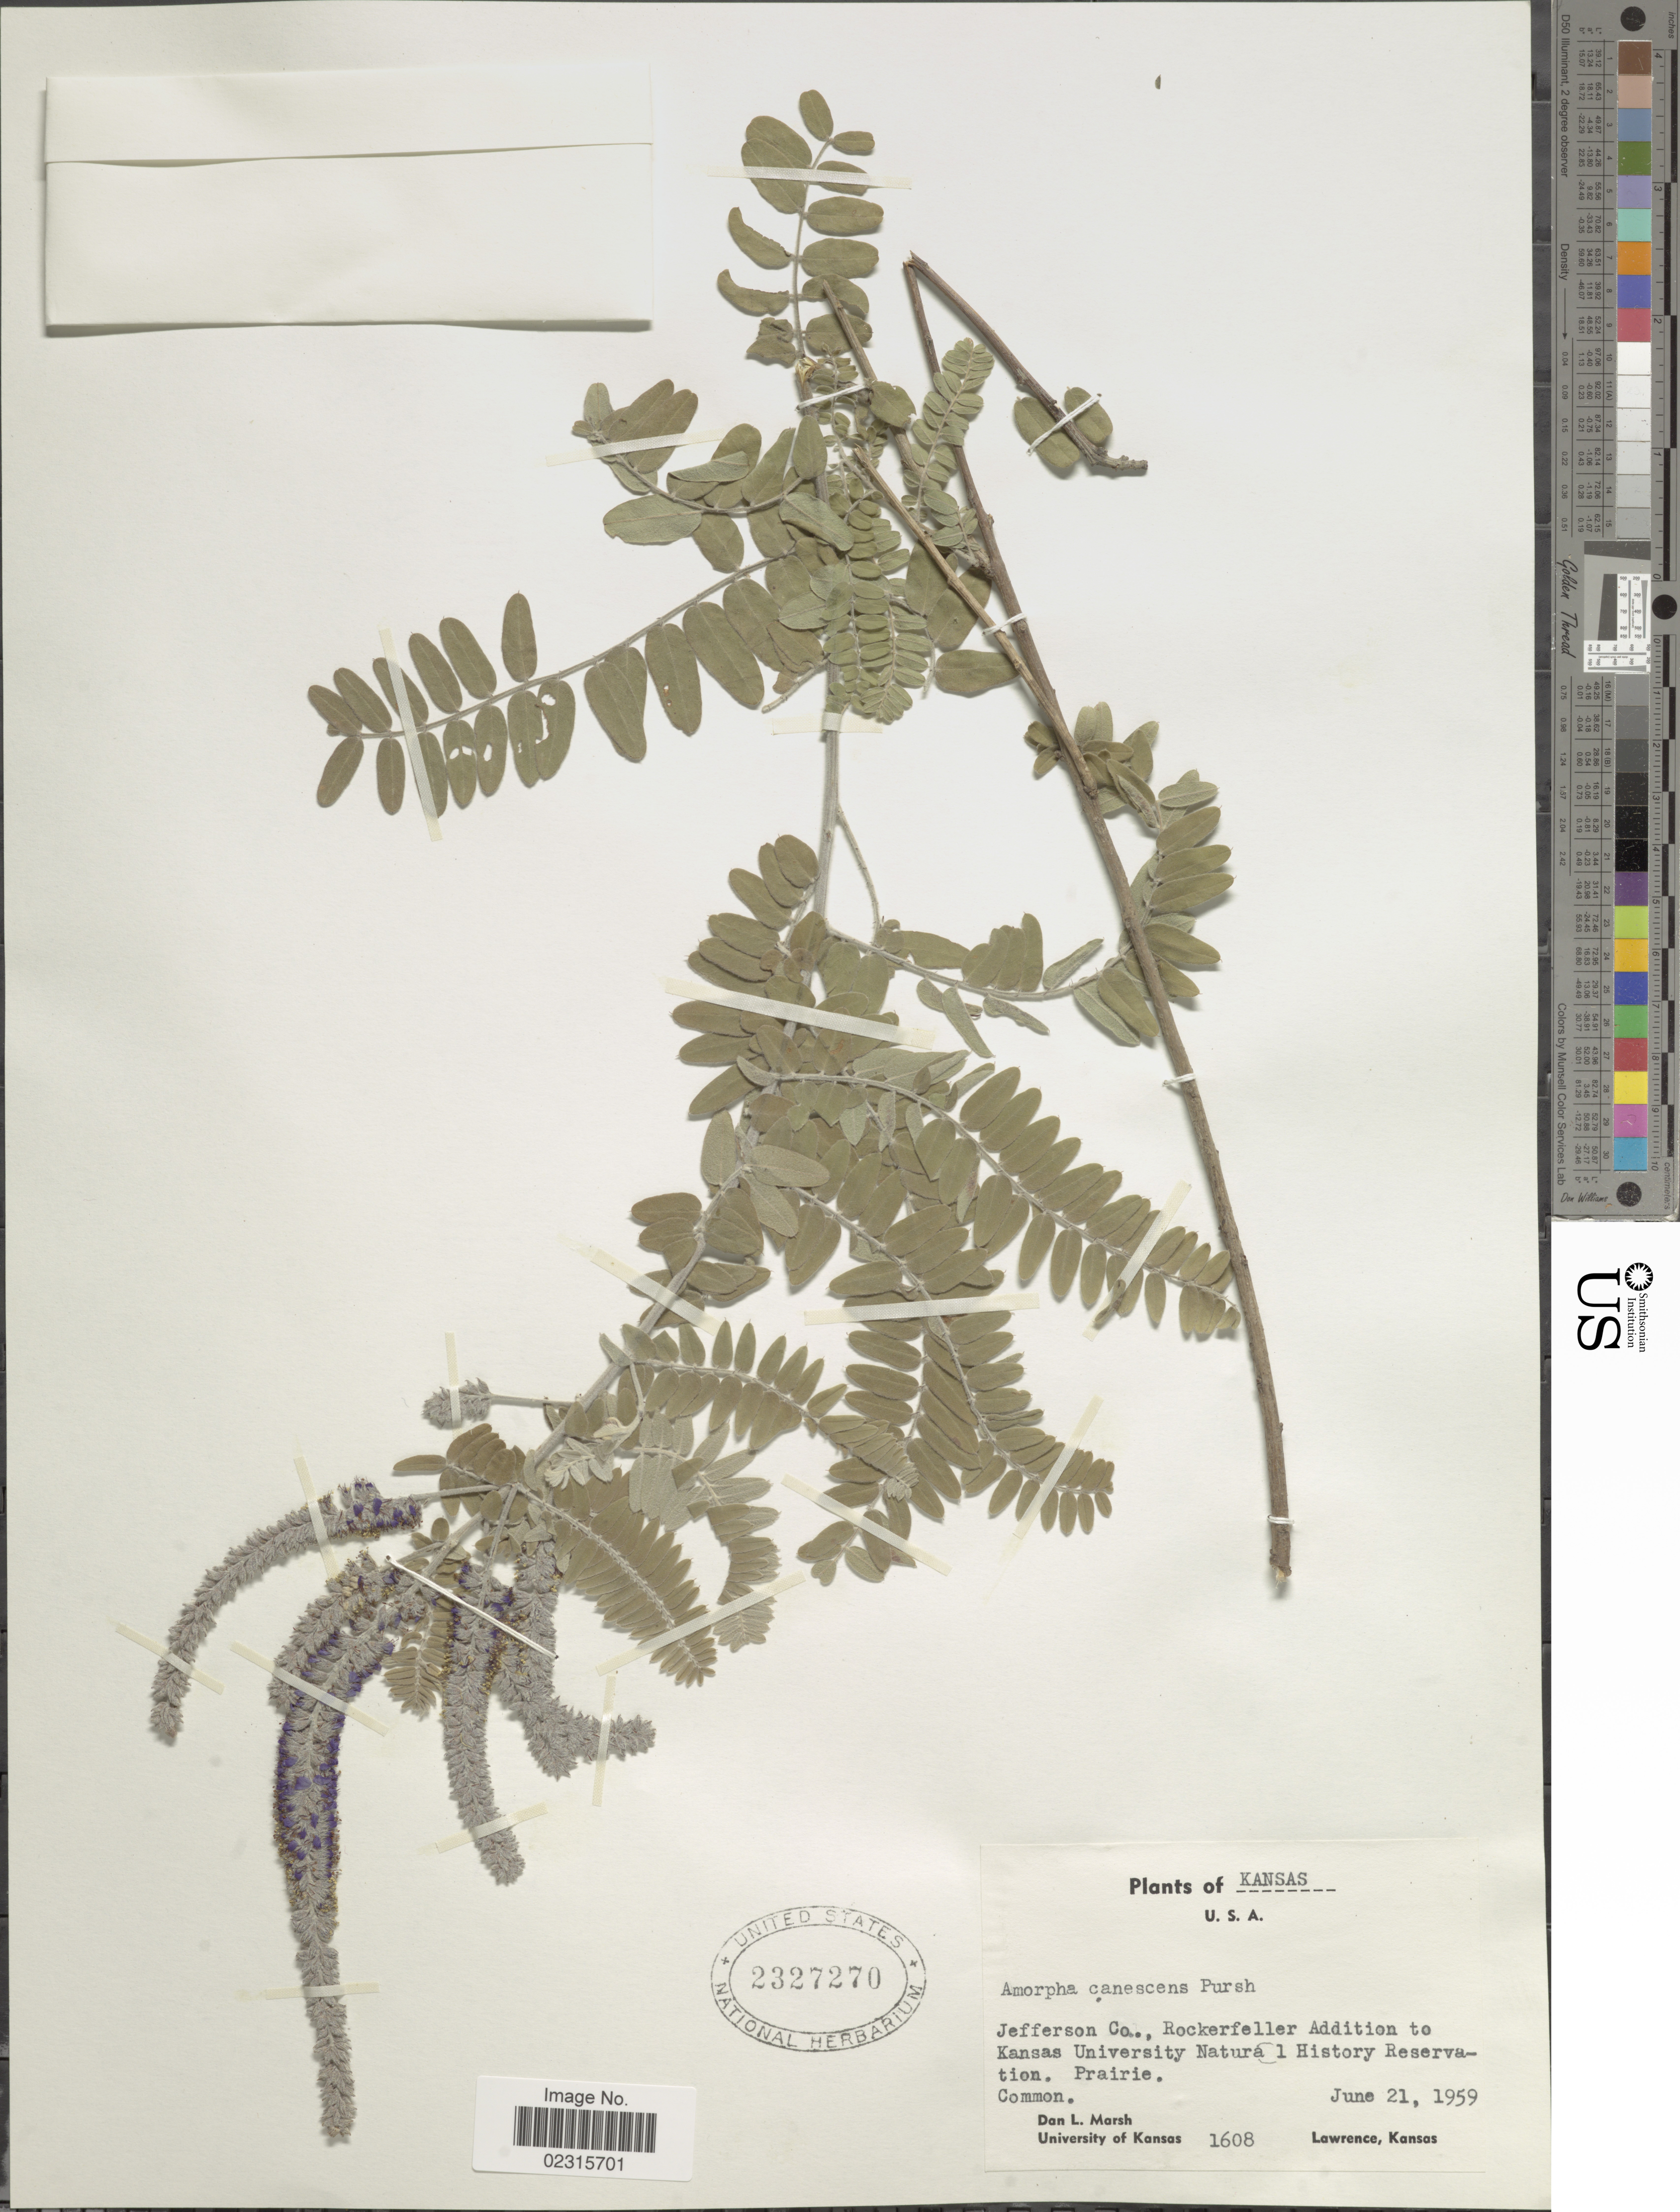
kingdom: Plantae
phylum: Tracheophyta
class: Magnoliopsida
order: Fabales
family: Fabaceae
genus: Amorpha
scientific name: Amorpha canescens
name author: Pursh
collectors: D. L. Marsh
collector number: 2608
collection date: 1959-06-21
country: United States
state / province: Kansas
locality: Jefferson Co., Rockerfeller Addition to Kansas UNiversity Natural History Reservation, Prairie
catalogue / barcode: US 2327270